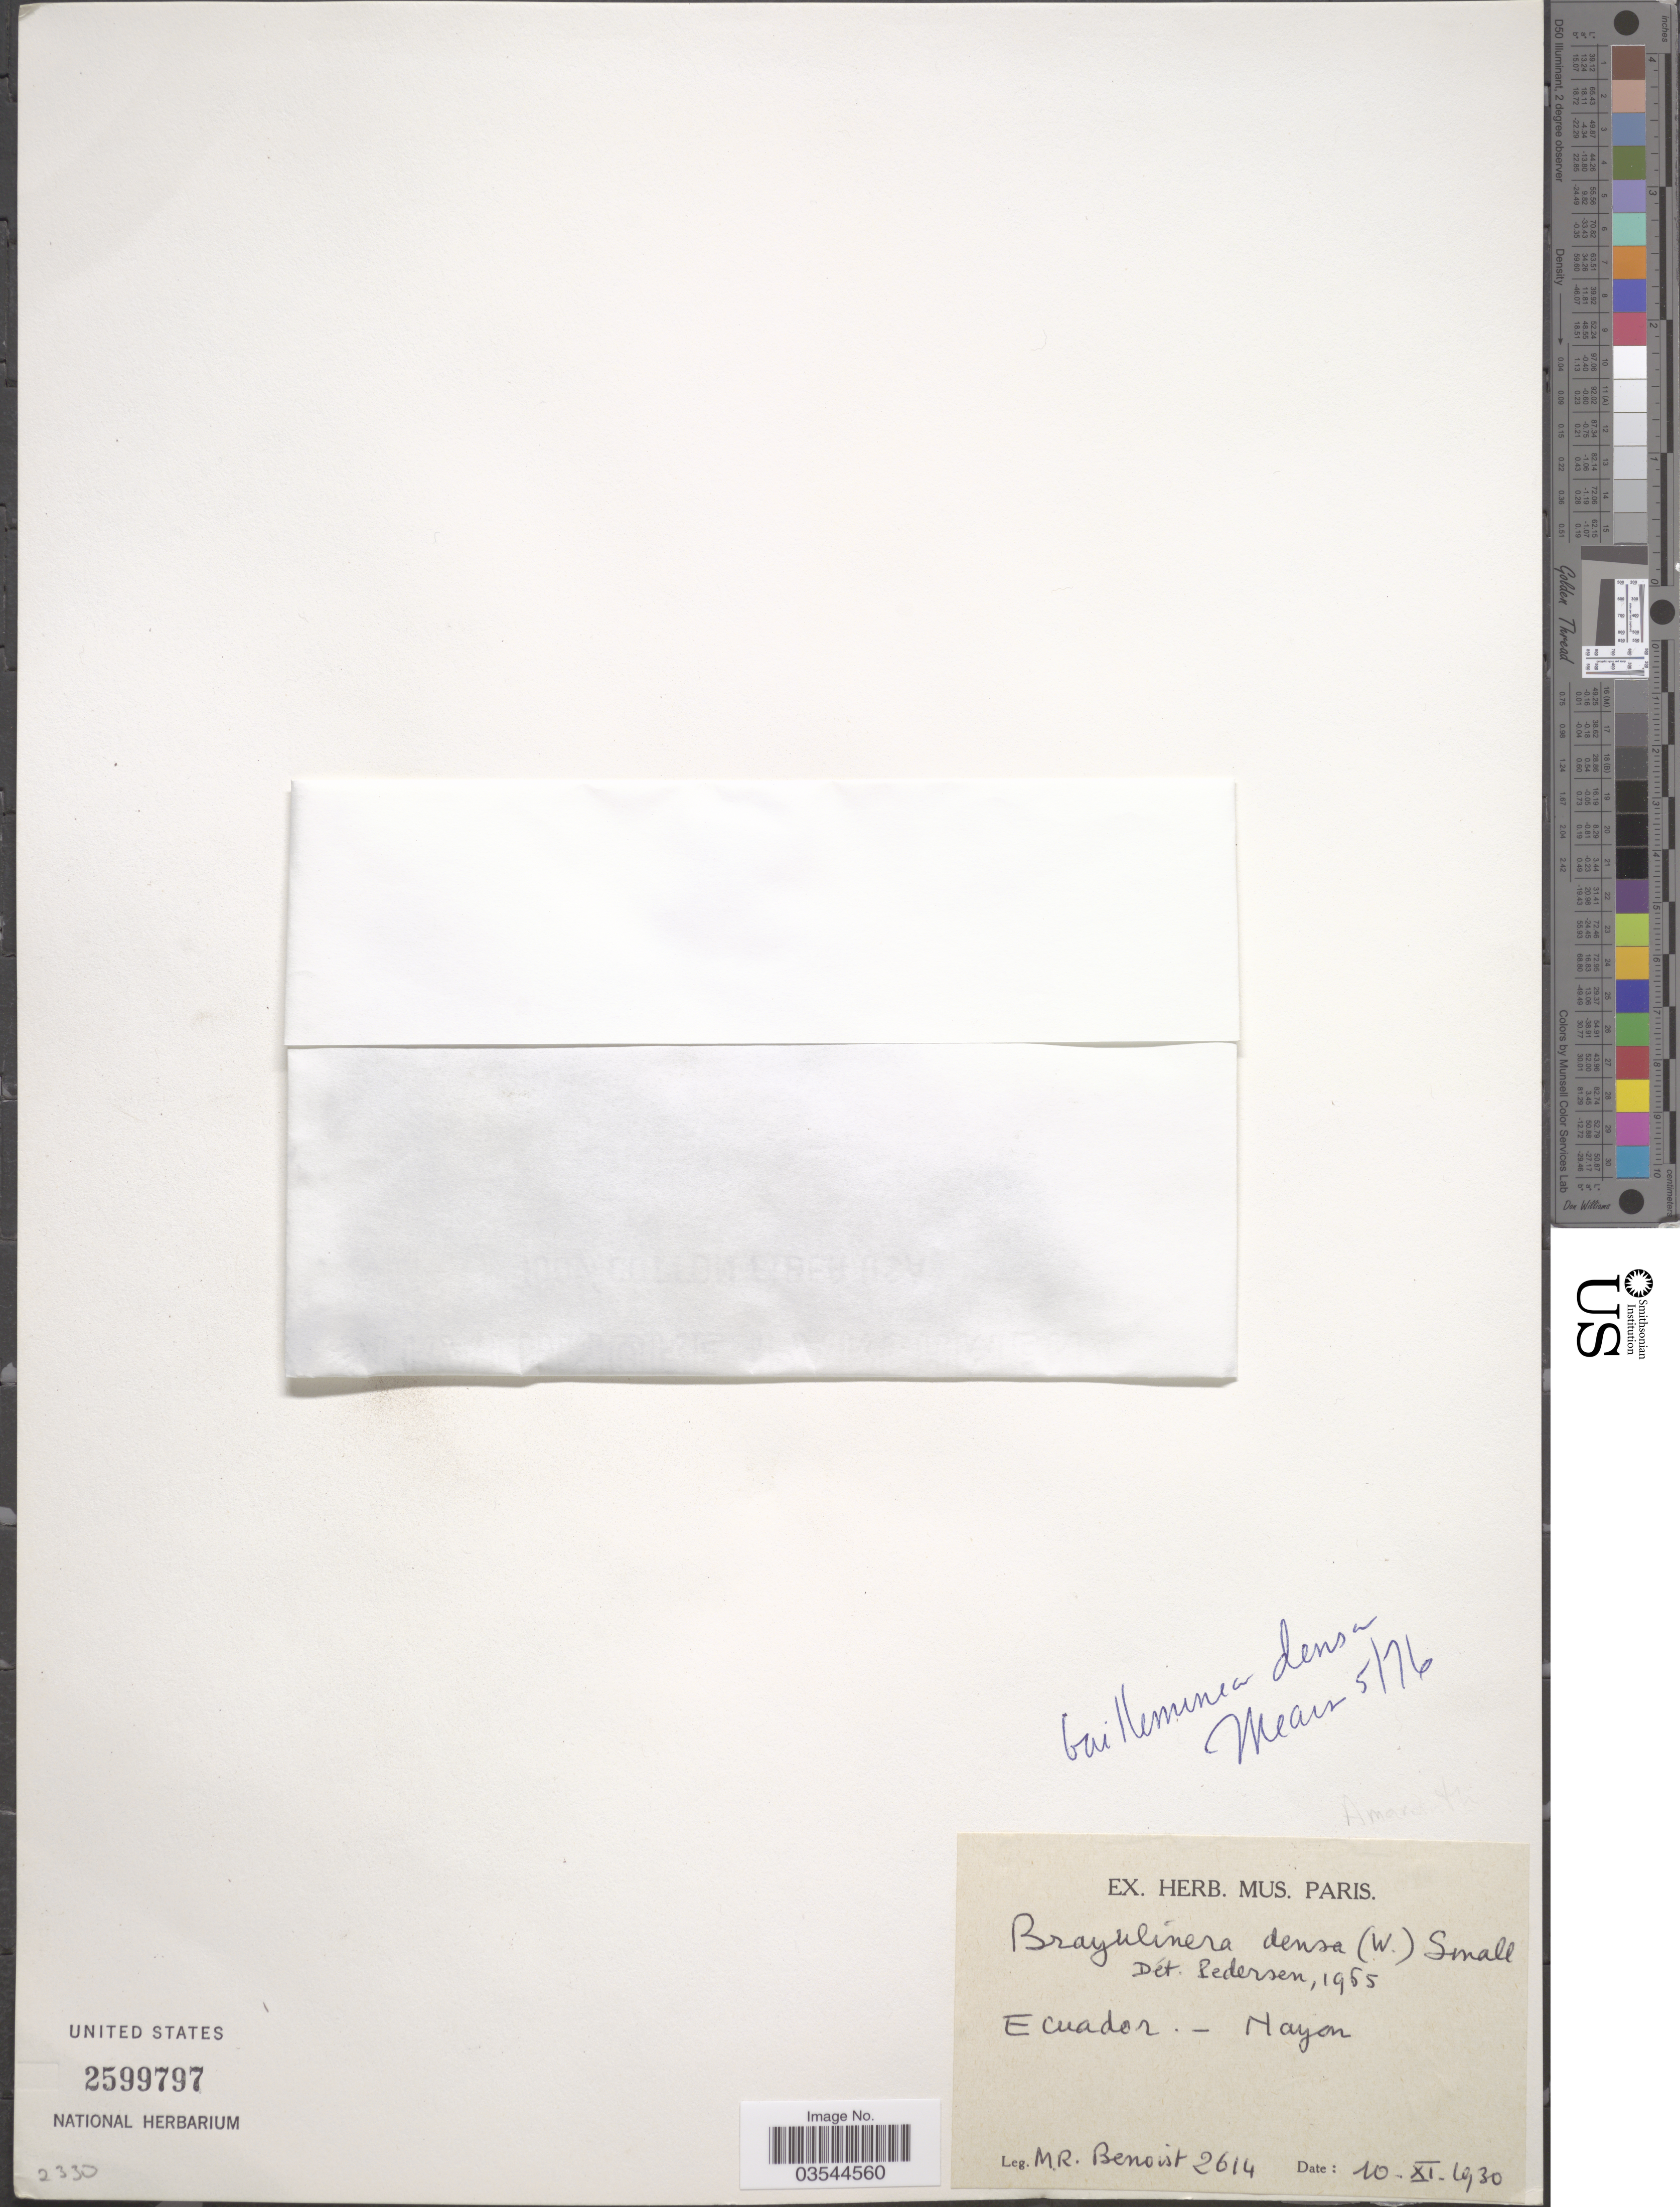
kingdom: Plantae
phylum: Tracheophyta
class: Magnoliopsida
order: Caryophyllales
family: Amaranthaceae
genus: Guilleminea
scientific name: Guilleminea densa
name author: (Humb. & Bonpl. ex Schult.) Moq.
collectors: -- Benoist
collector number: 2614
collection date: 1930-11-10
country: Ecuador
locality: Nayon.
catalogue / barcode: US 2599797